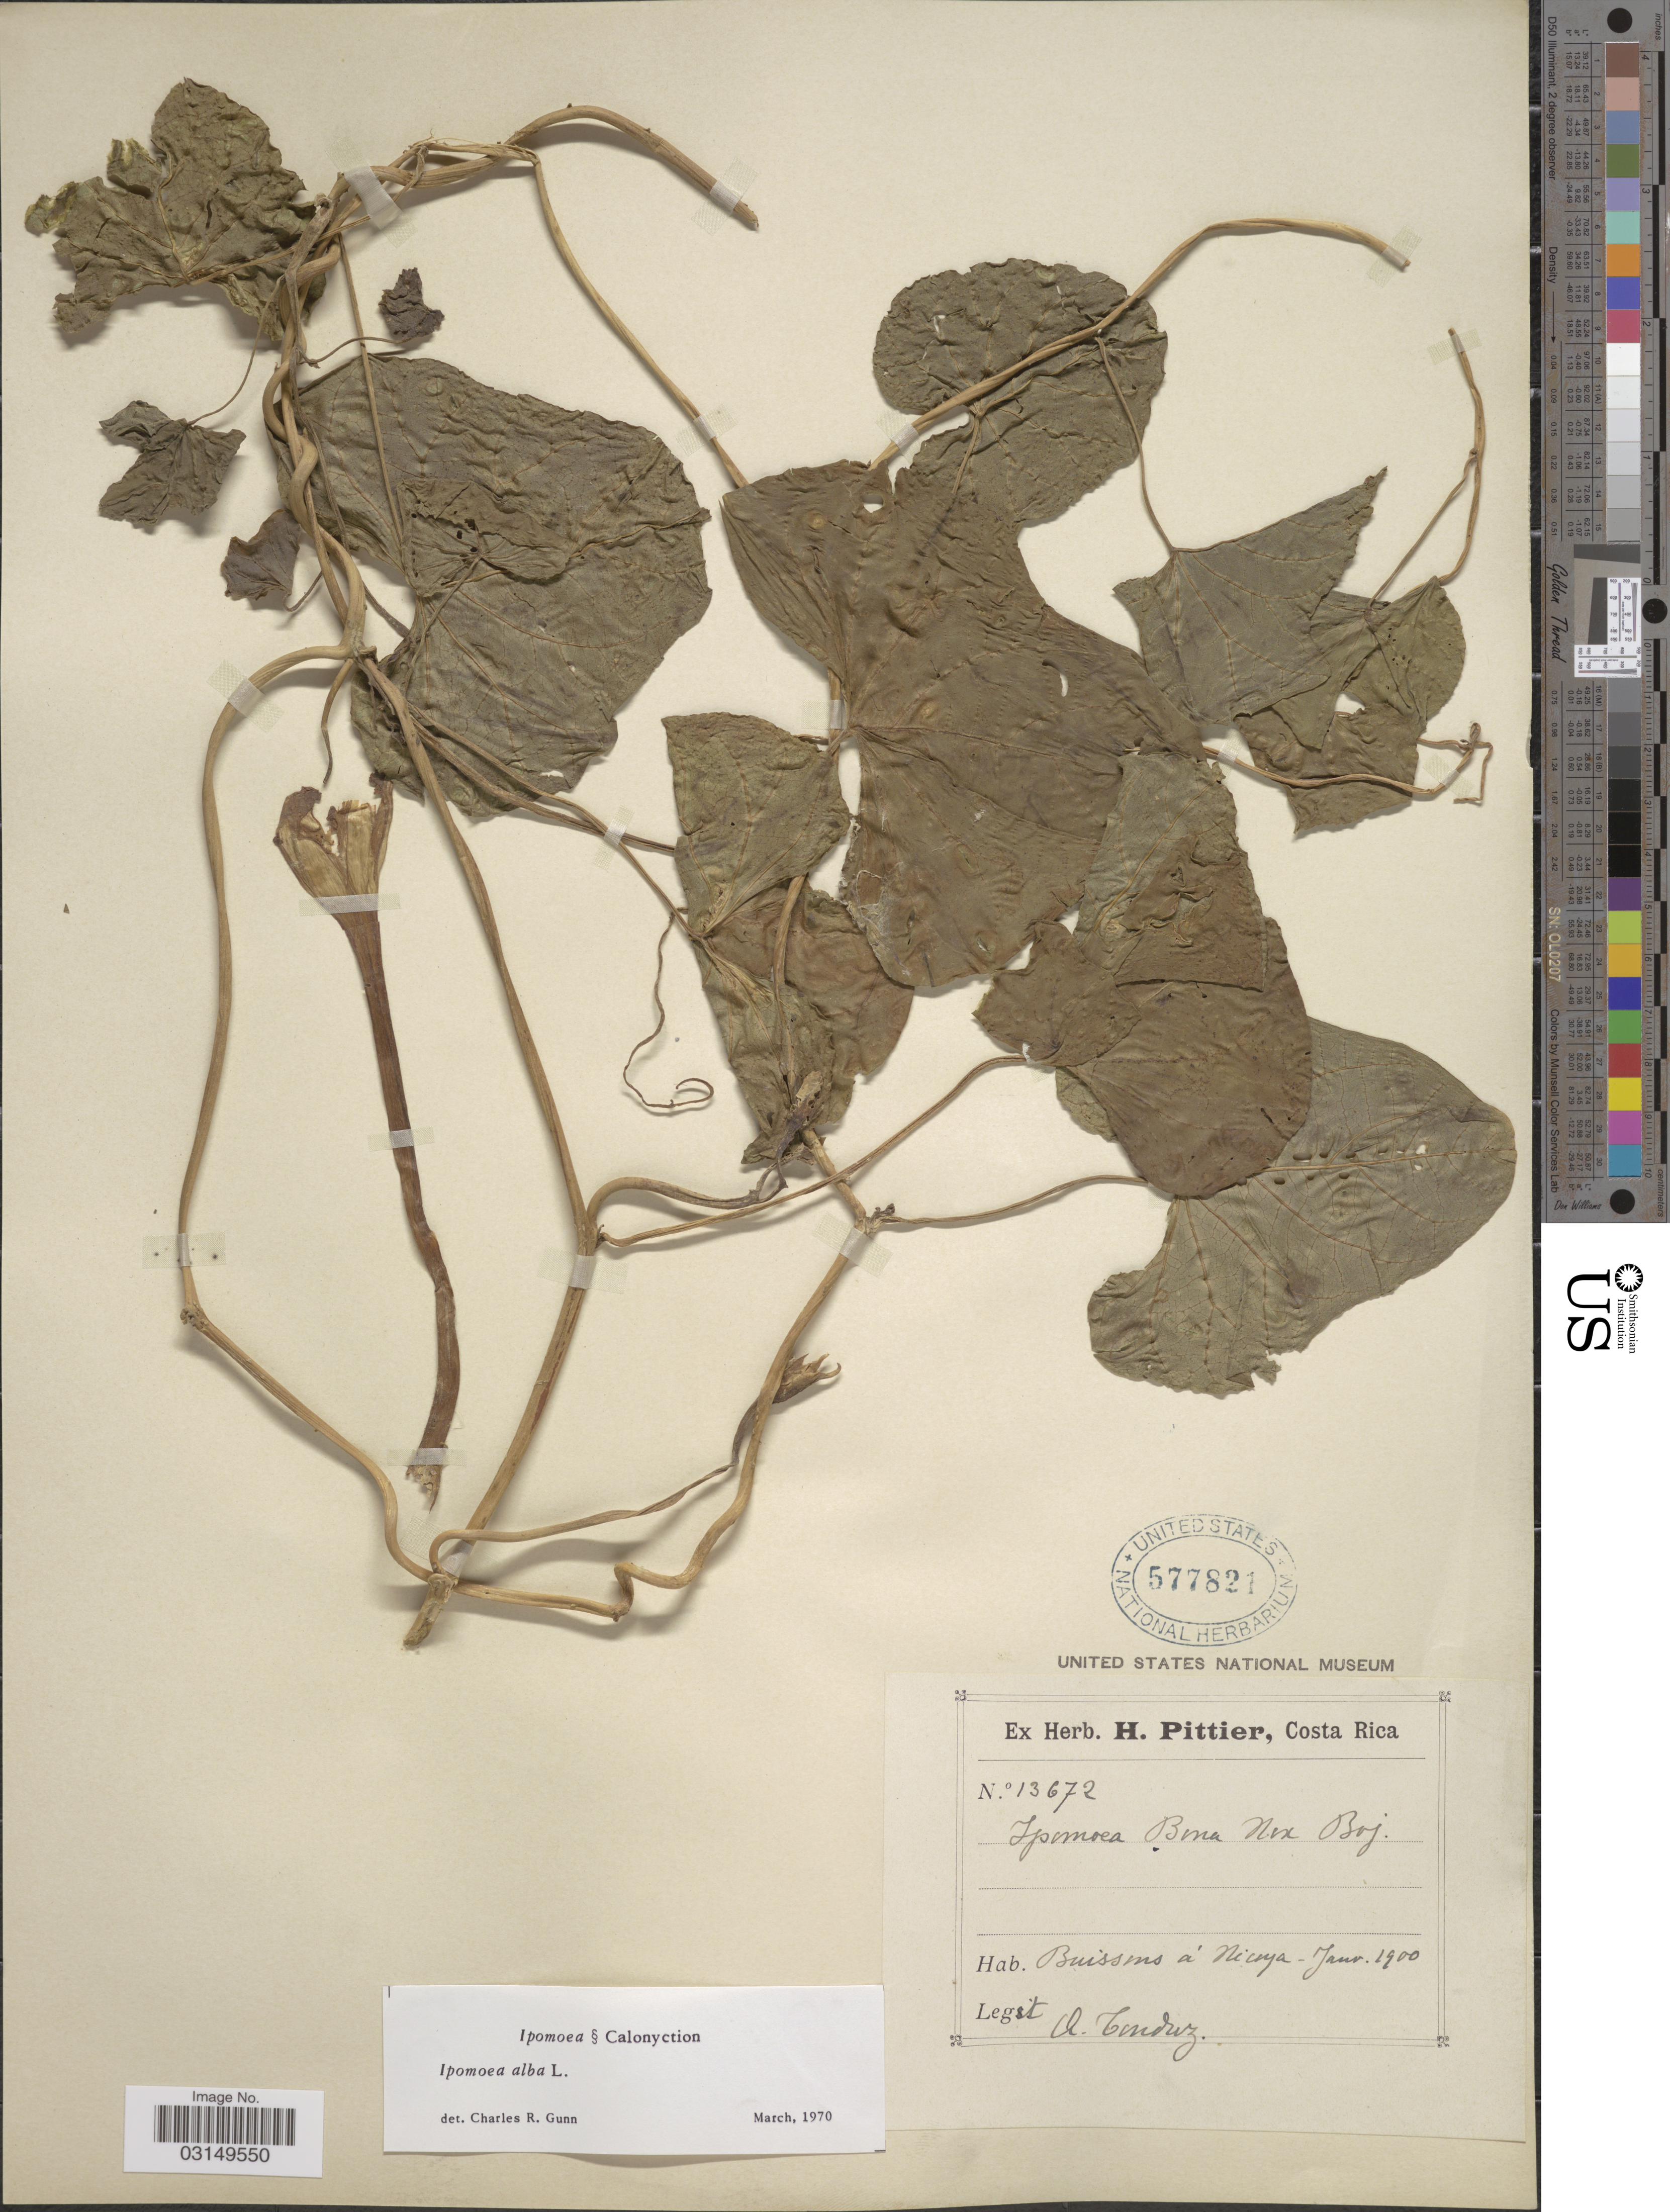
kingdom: Plantae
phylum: Tracheophyta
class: Magnoliopsida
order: Solanales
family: Convolvulaceae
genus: Ipomoea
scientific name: Ipomoea alba L.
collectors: A. Tonduz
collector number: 13672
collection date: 1900-01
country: Costa Rica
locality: Buissons à Nicoya.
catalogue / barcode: US 577821